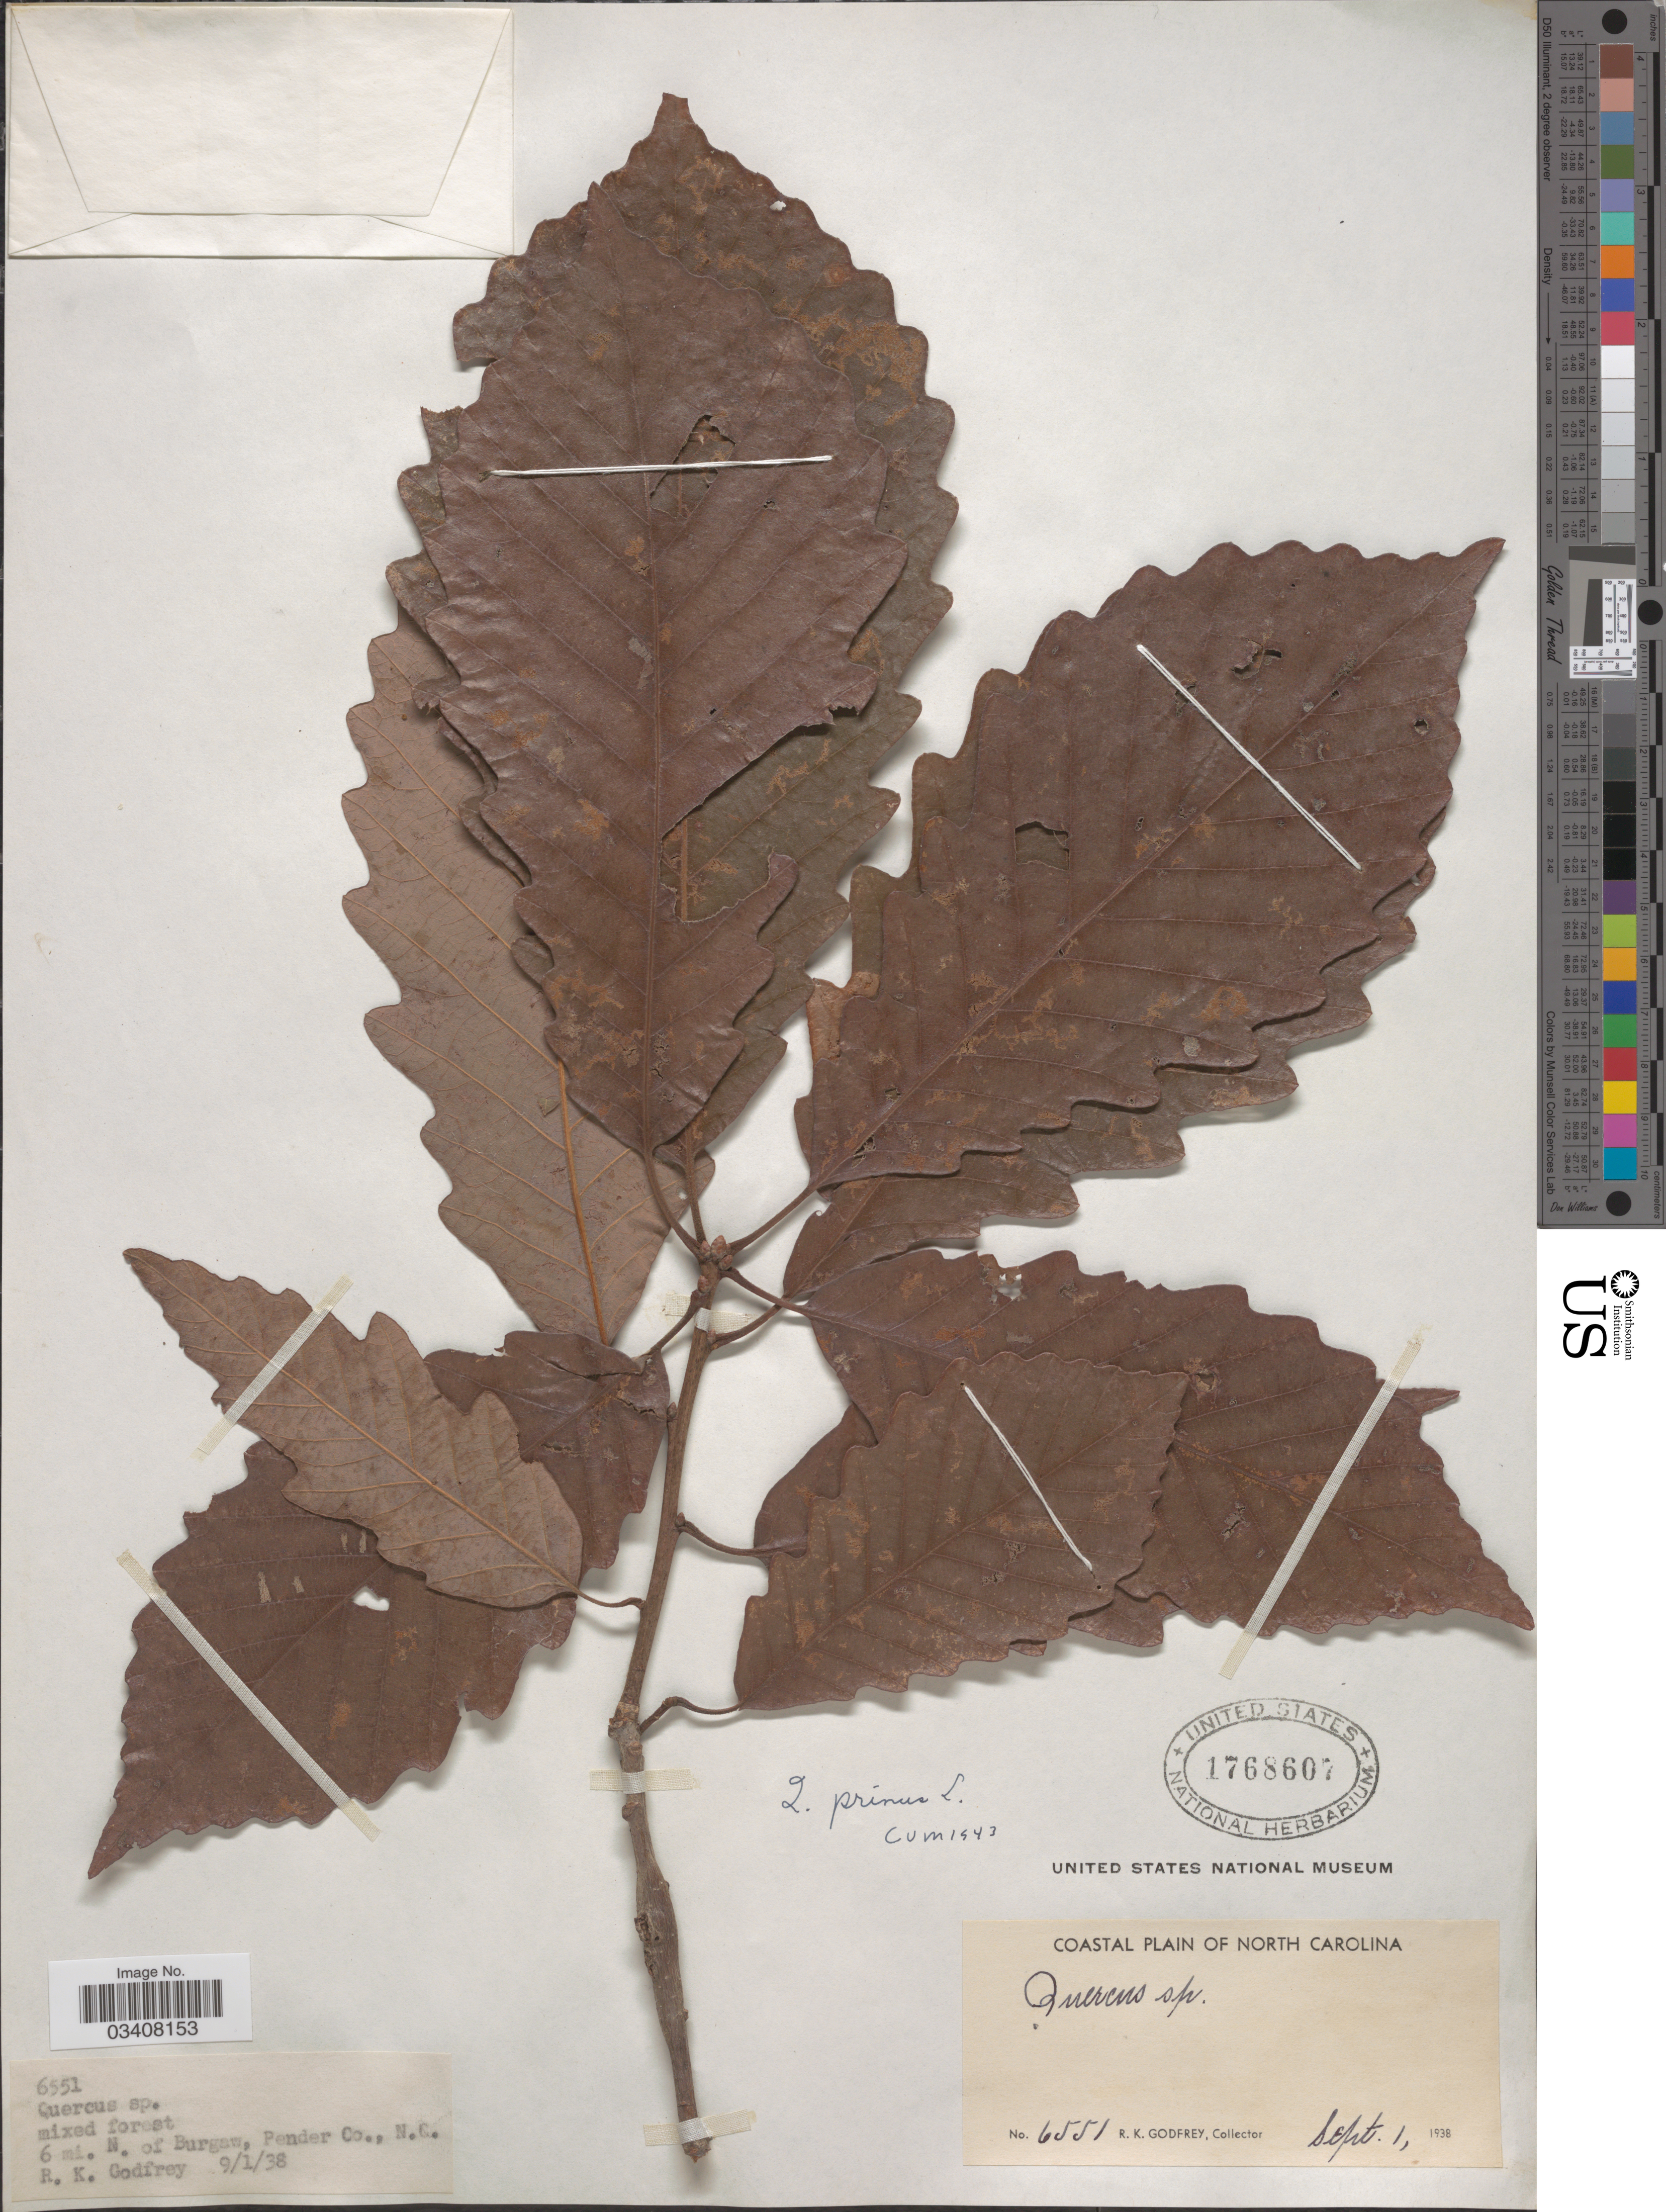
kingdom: Plantae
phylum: Tracheophyta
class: Magnoliopsida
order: Fagales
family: Fagaceae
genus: Quercus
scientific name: Quercus prinus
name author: L.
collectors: R. K. Godfrey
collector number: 6551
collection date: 1938-09-01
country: United States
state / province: North Carolina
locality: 6 mi. N. of Burgaw, Pender Co. Coastal Plain of North Carolina.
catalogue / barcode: US 1768607